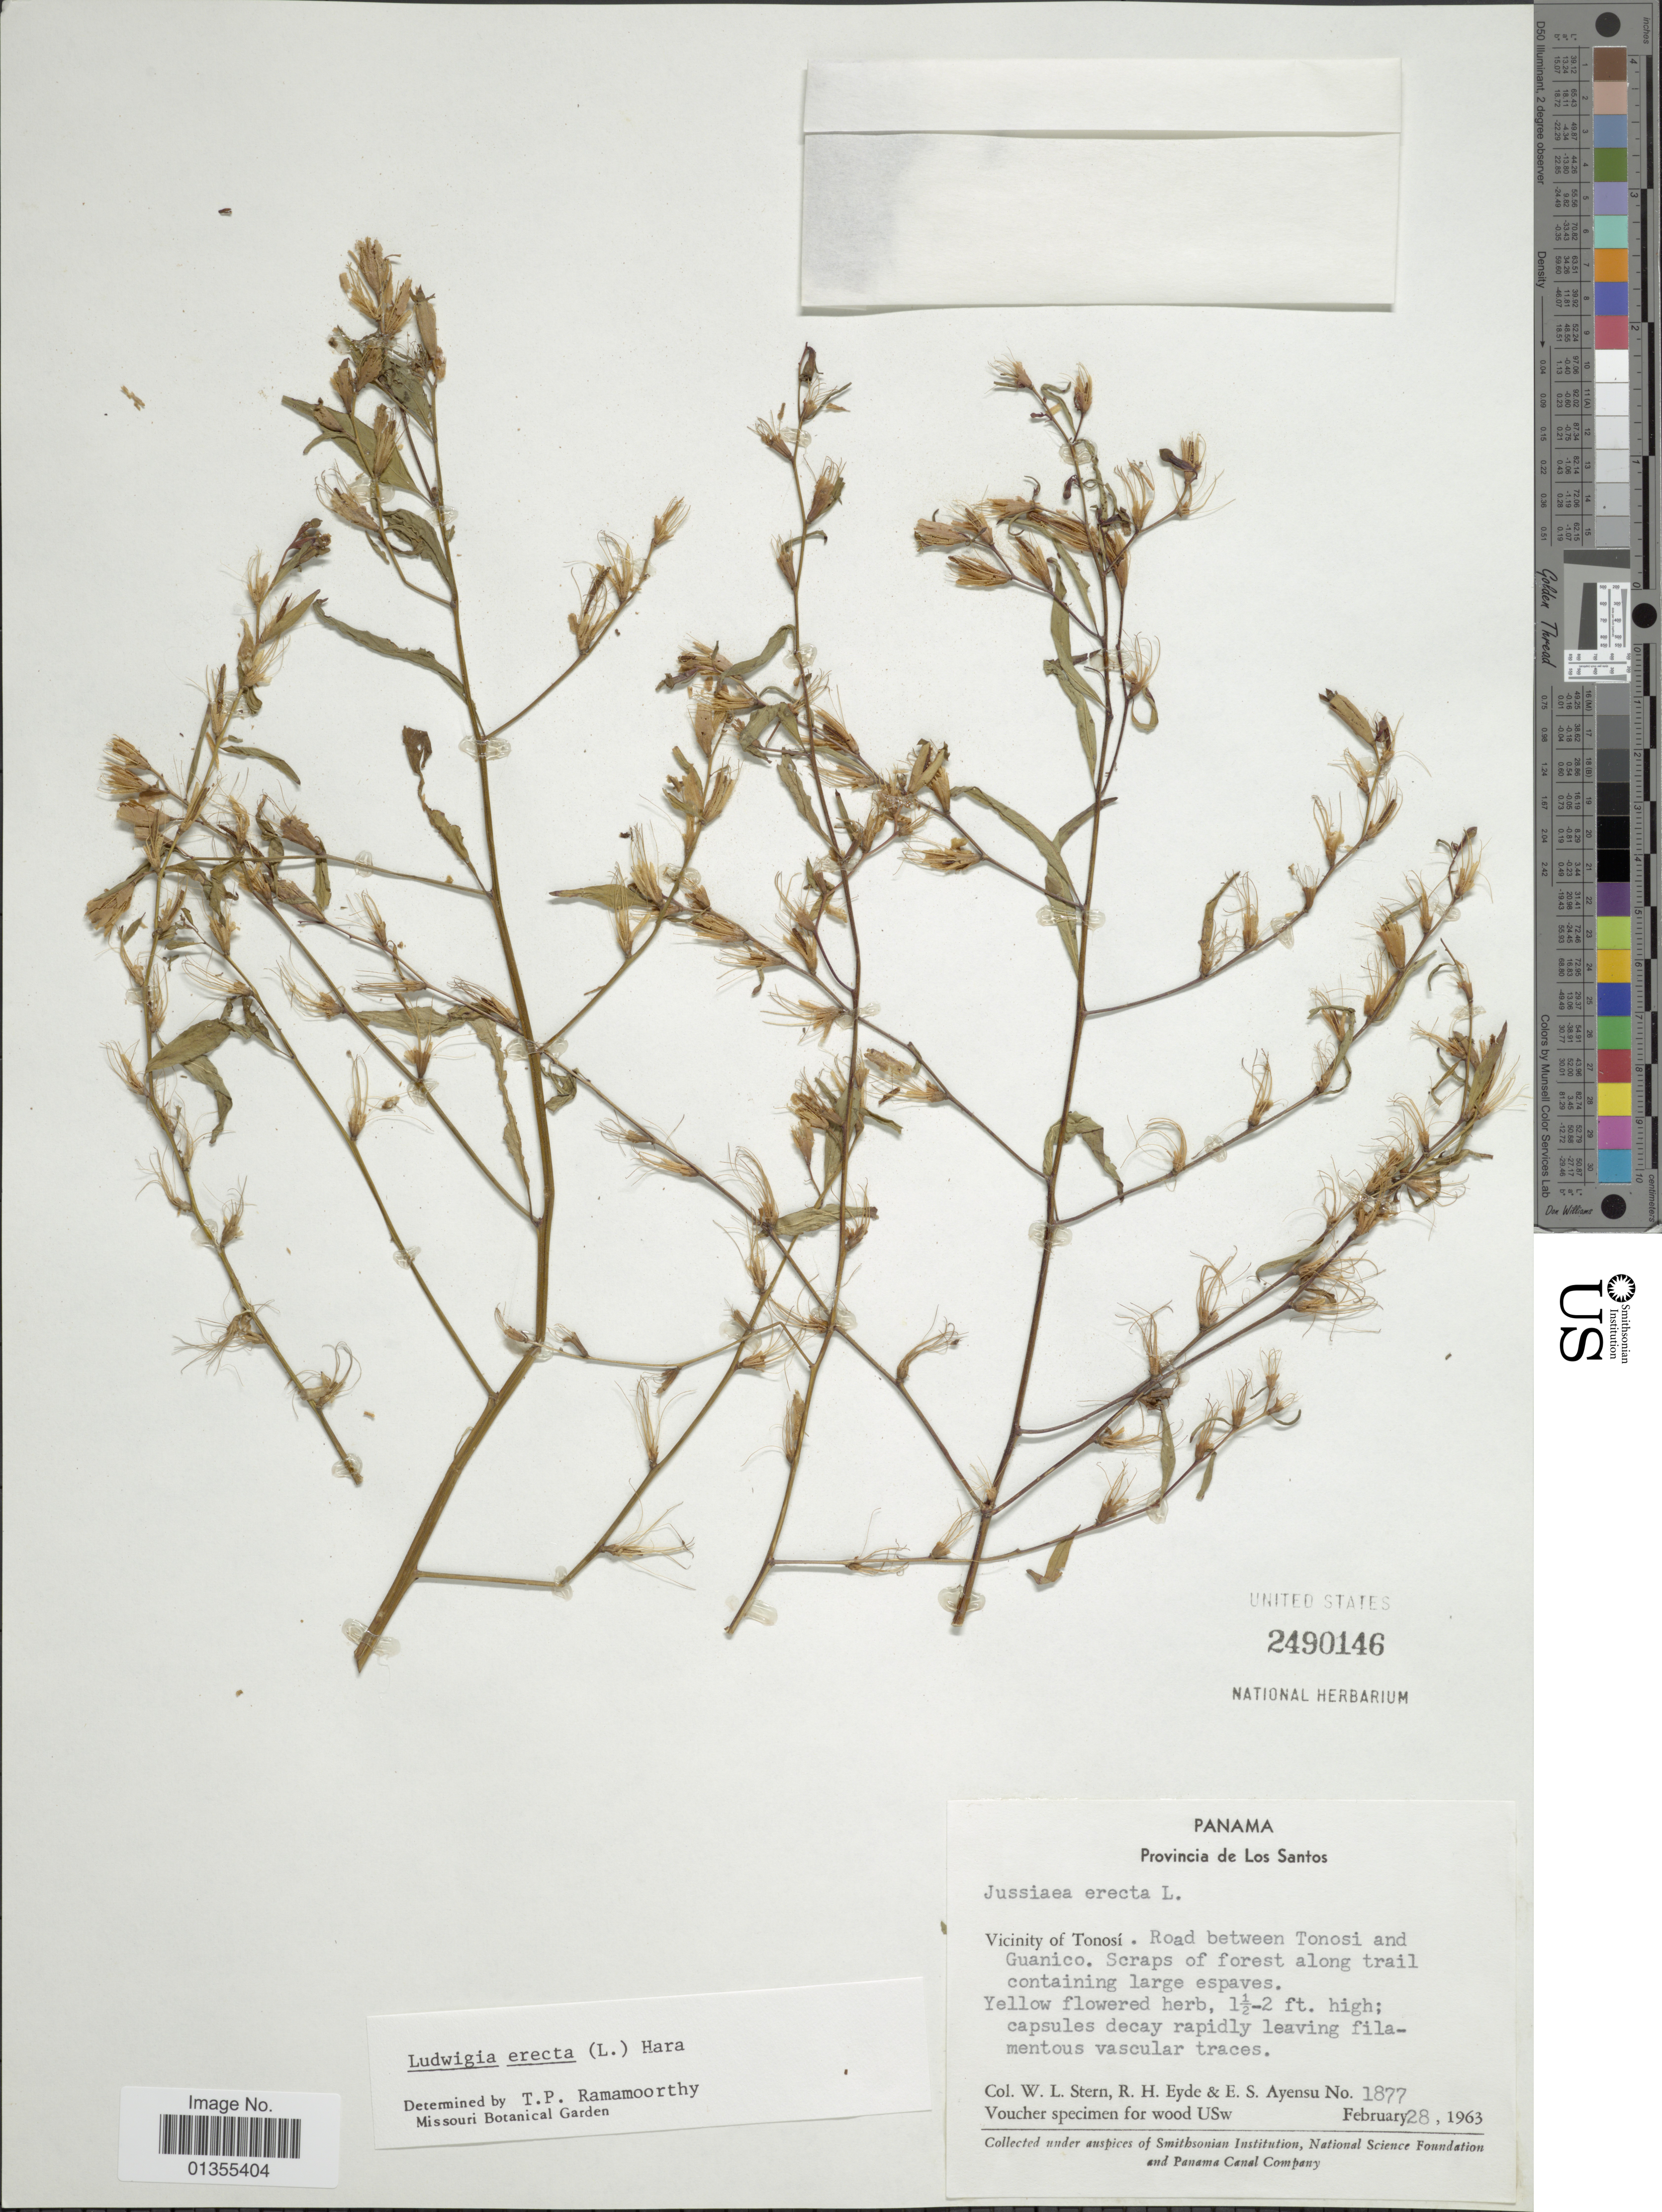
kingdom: Plantae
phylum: Tracheophyta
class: Magnoliopsida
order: Myrtales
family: Onagraceae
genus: Ludwigia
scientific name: Ludwigia erecta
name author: (L.) H. Hara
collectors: W. L. Stern, R. H. Eyde & E. S. Ayensu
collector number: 1877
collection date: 1963-02-28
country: Panama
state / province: Los Santos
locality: Provincia de Los Santos. Vicinity of Tonosí. Road between Tonosi and Guanico.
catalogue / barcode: US 2490146